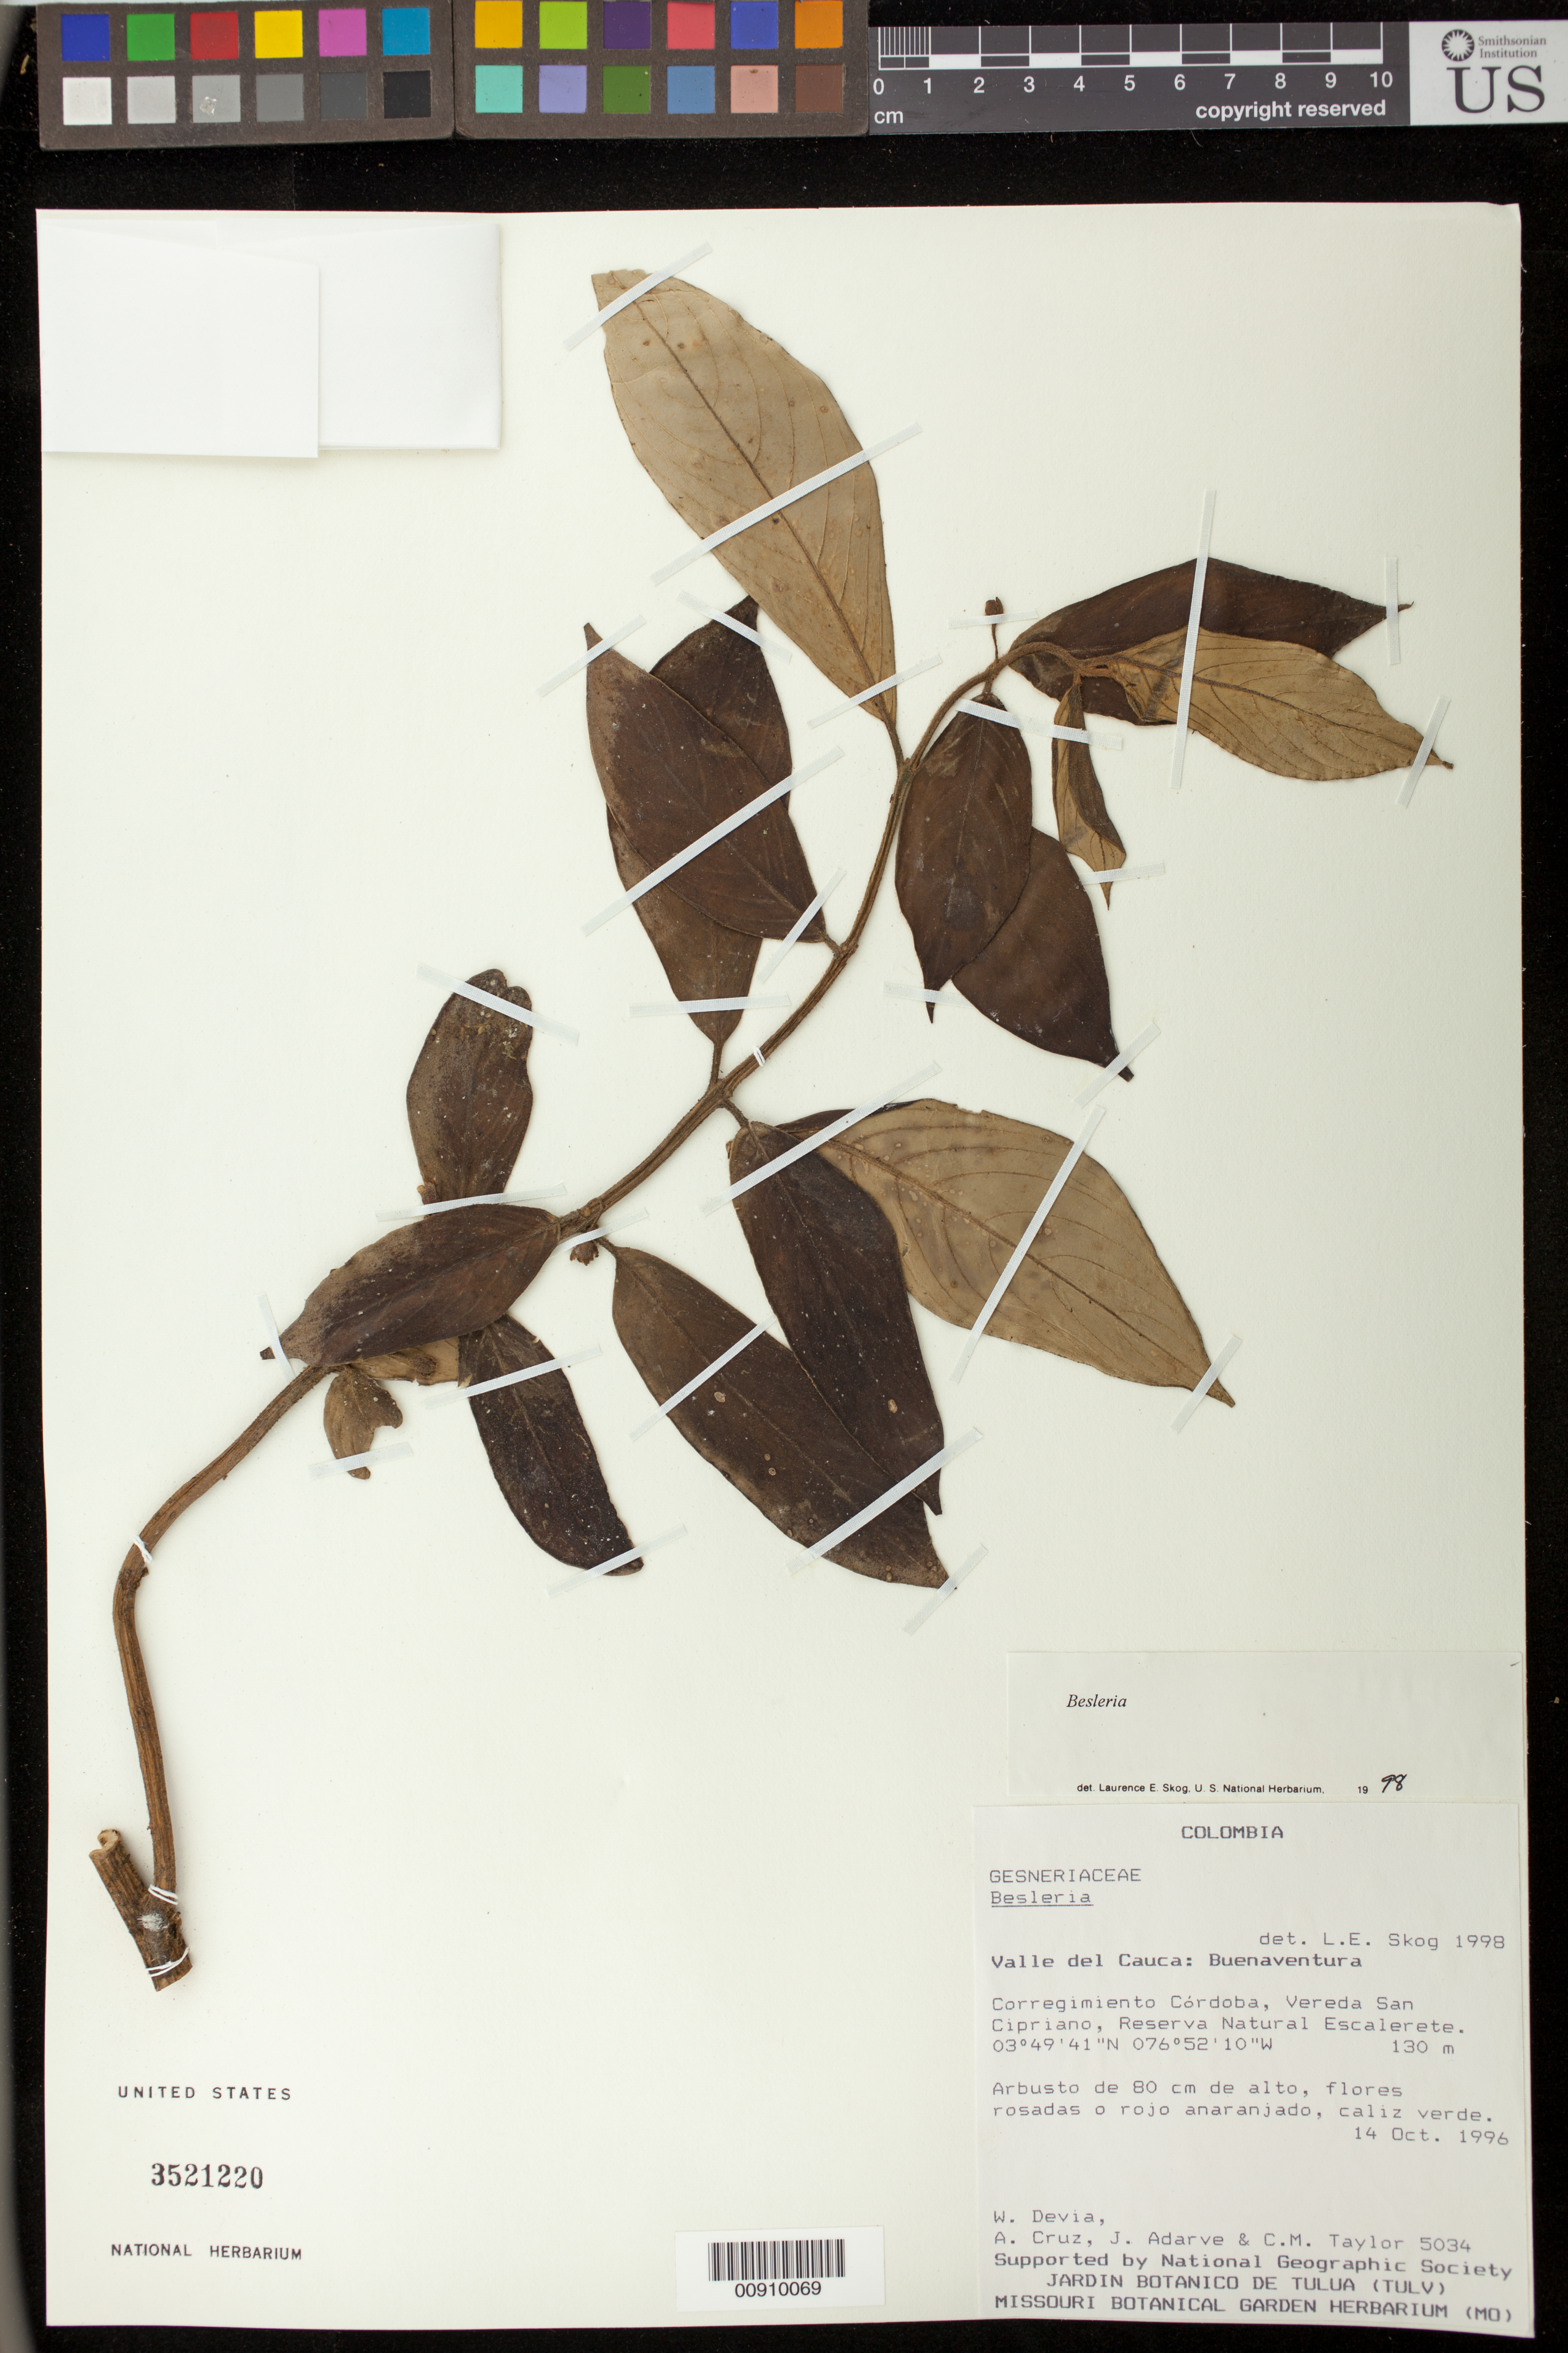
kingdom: Plantae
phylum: Tracheophyta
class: Magnoliopsida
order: Lamiales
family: Gesneriaceae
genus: Besleria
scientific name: Besleria sp.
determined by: Skog, Laurence E.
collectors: W. Devia A. & et al.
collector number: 5034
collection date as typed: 14 Oct 1996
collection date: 1996-10-14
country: Colombia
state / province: Valle del Cauca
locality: Valle del Cauca: Buenaventura. Corregimiento Córdoba, Vereda San Cipriano, Reserva natural Escalerete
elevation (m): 130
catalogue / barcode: US 3521220